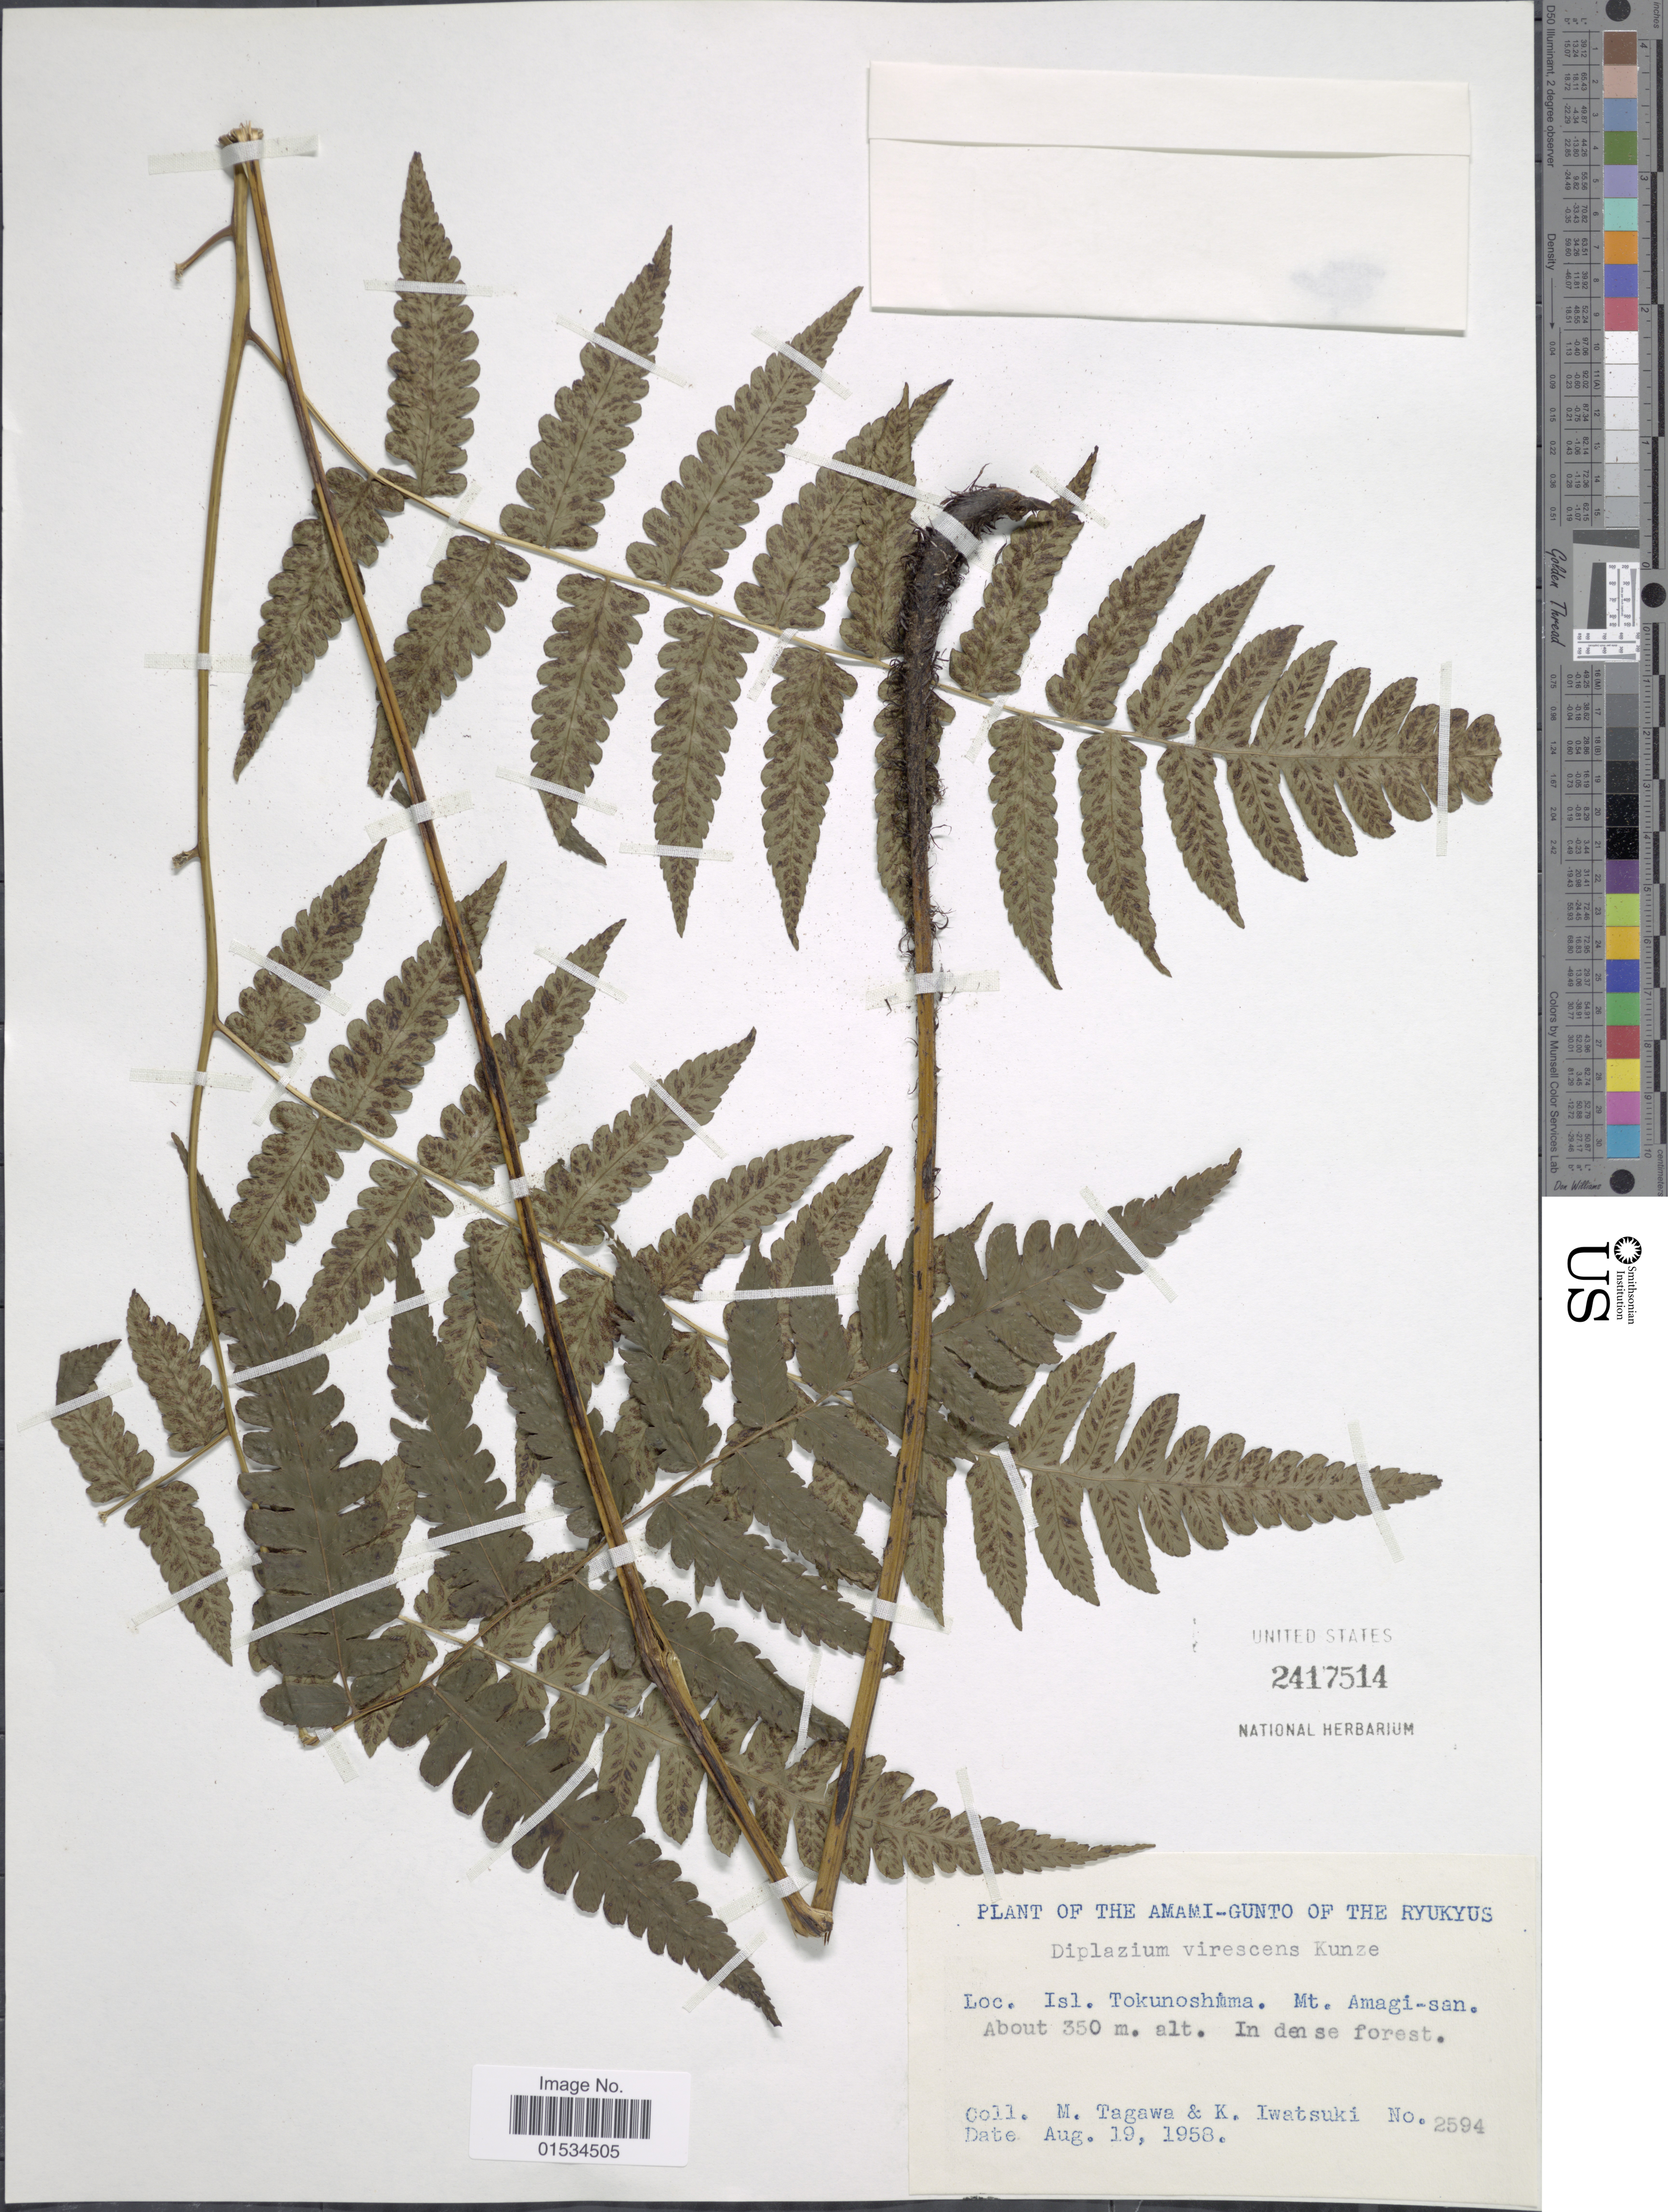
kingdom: Plantae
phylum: Tracheophyta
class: Polypodiopsida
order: Polypodiales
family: Athyriaceae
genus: Diplazium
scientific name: Diplazium virescens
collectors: M. Tagawa & K. Iwatsuki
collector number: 2594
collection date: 1958-08-19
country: Japan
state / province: Okinawa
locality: Isl. Tokunoshima, Mt. Amagi-san, the Amami-gunto of The Ryukuy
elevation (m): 350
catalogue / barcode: US 2417514